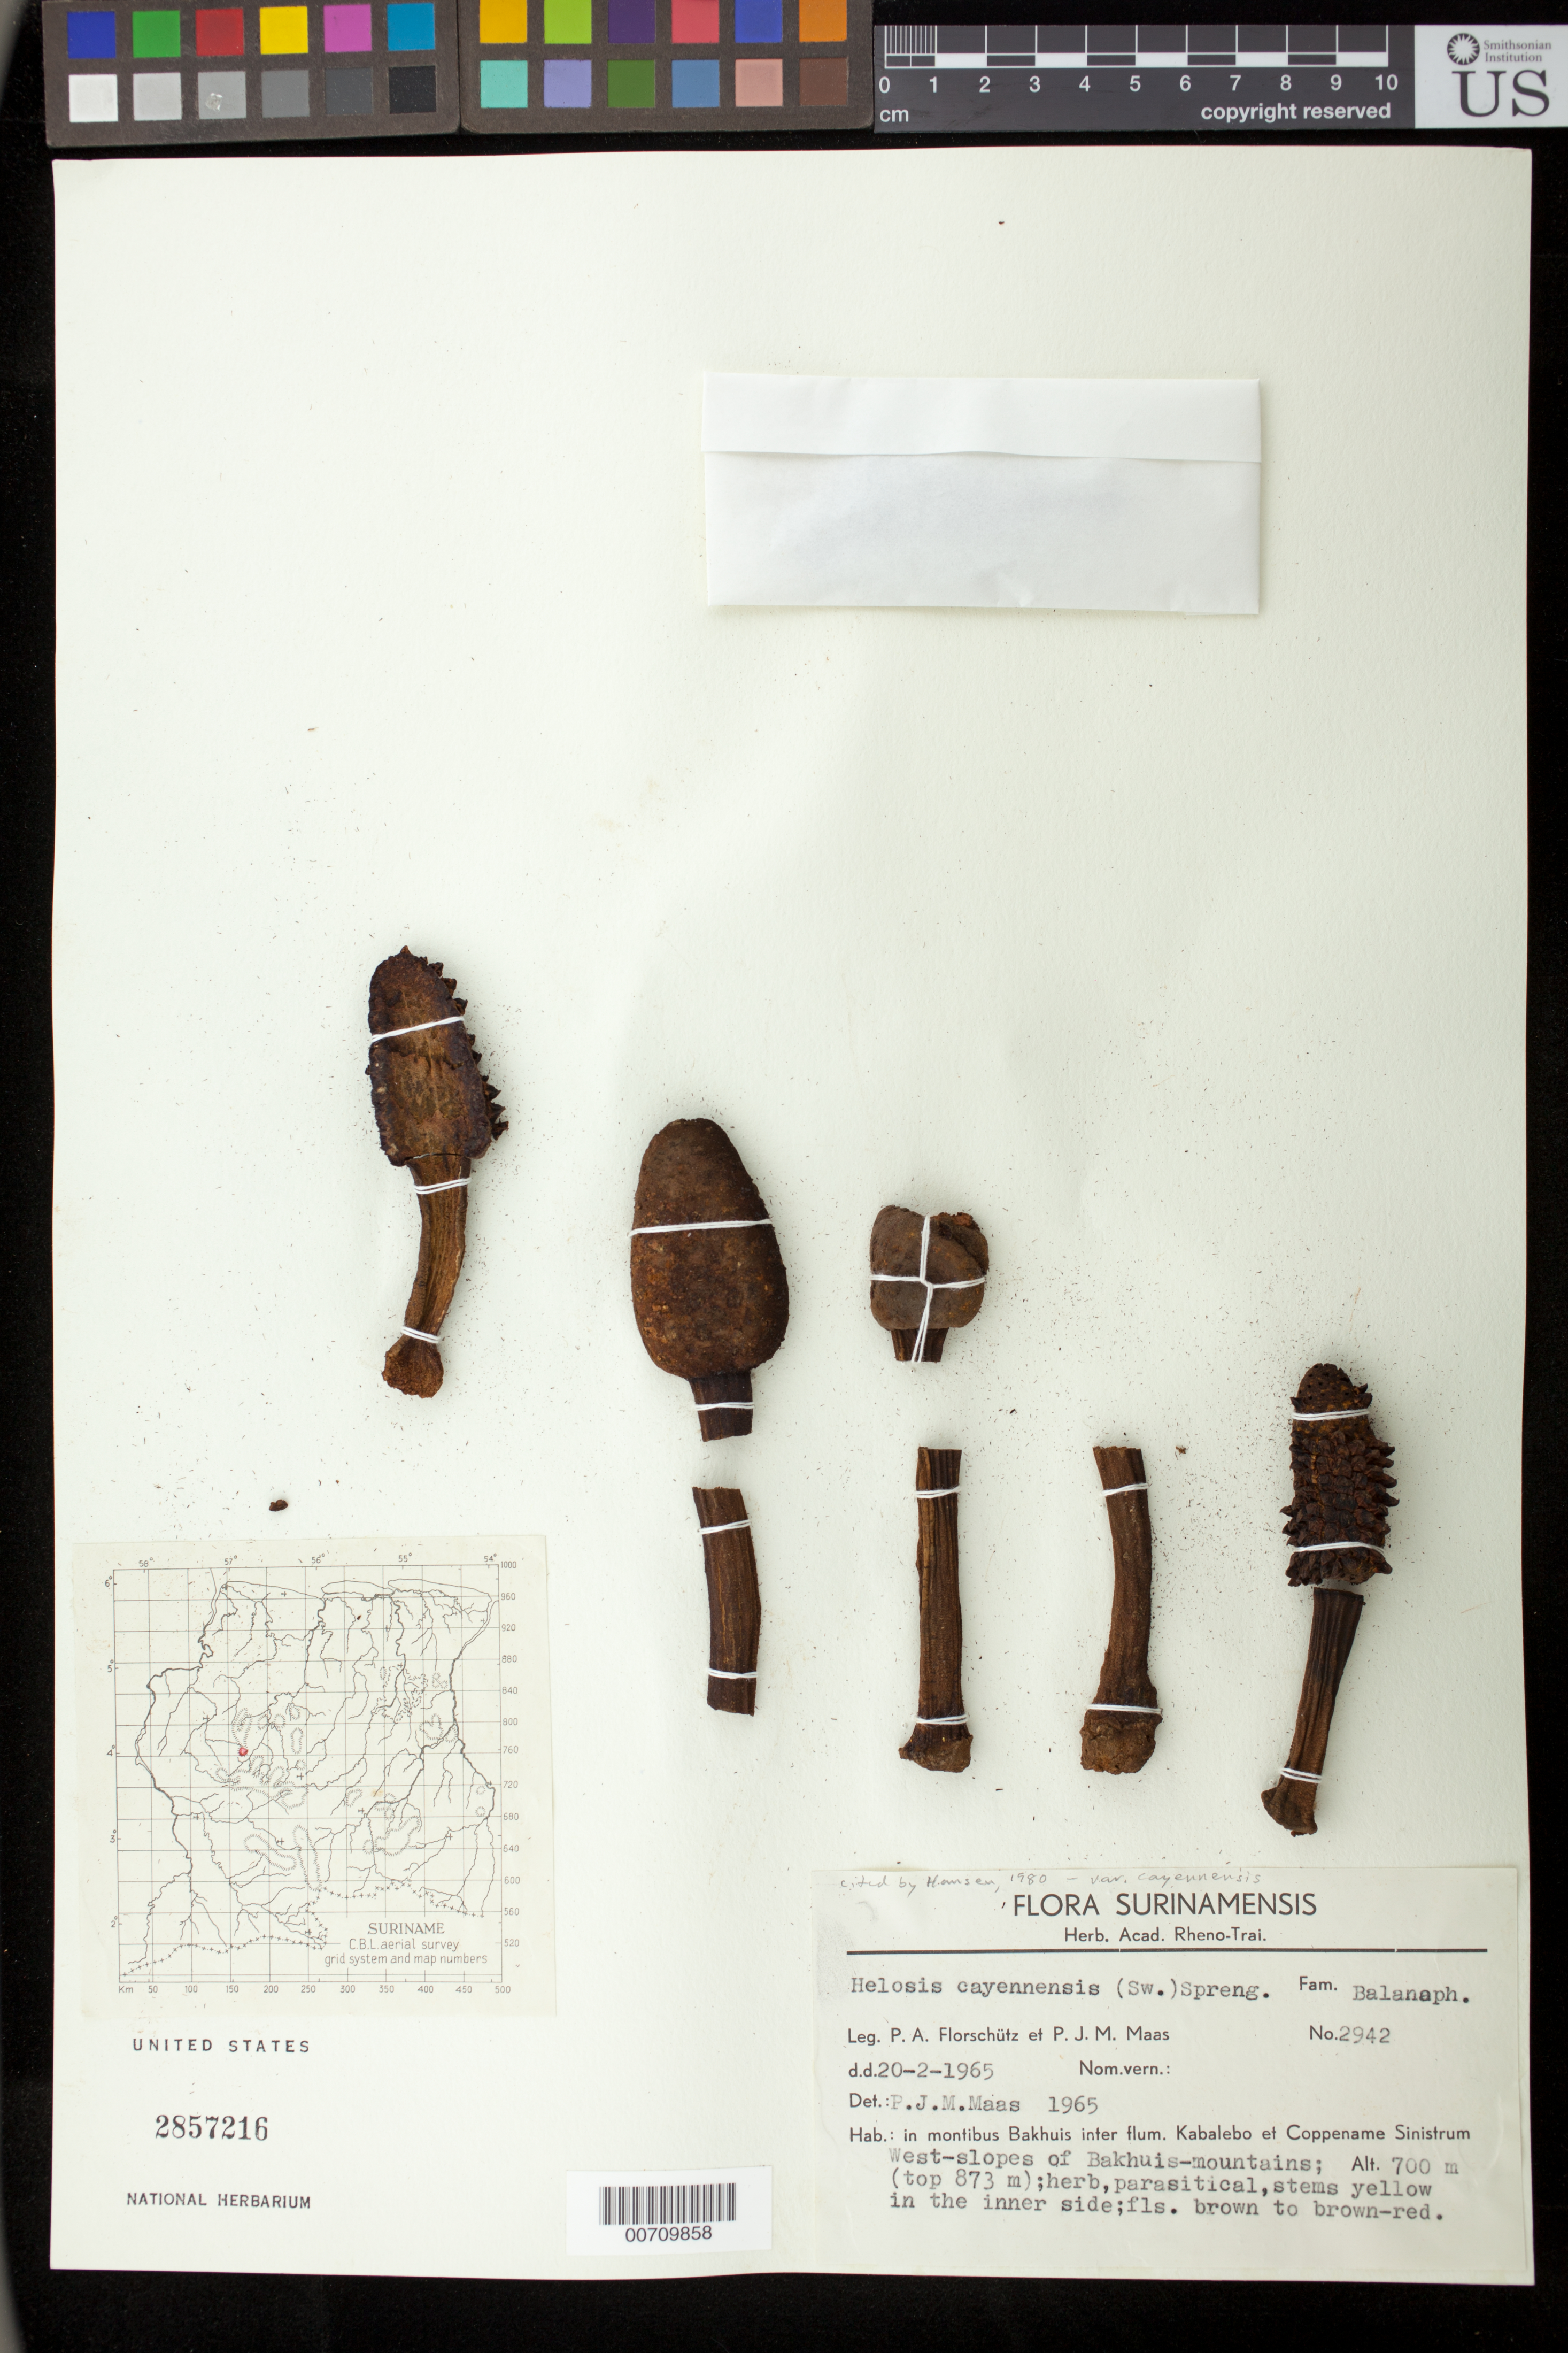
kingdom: Plantae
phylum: Tracheophyta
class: Magnoliopsida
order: Santalales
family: Balanophoraceae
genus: Helosis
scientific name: Helosis cayennensis var. cayennensis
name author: (Sw.) Spreng.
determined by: Maas, Paul J. M.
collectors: P. Florschütz & P. Maas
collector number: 2942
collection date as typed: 20-Feb-65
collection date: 1965-02-20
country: Suriname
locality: Mont Bakhuis, betw. Kabalebo & Coppename Rivers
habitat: West slopes of Bakhuis mountains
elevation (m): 700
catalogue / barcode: US 2857216